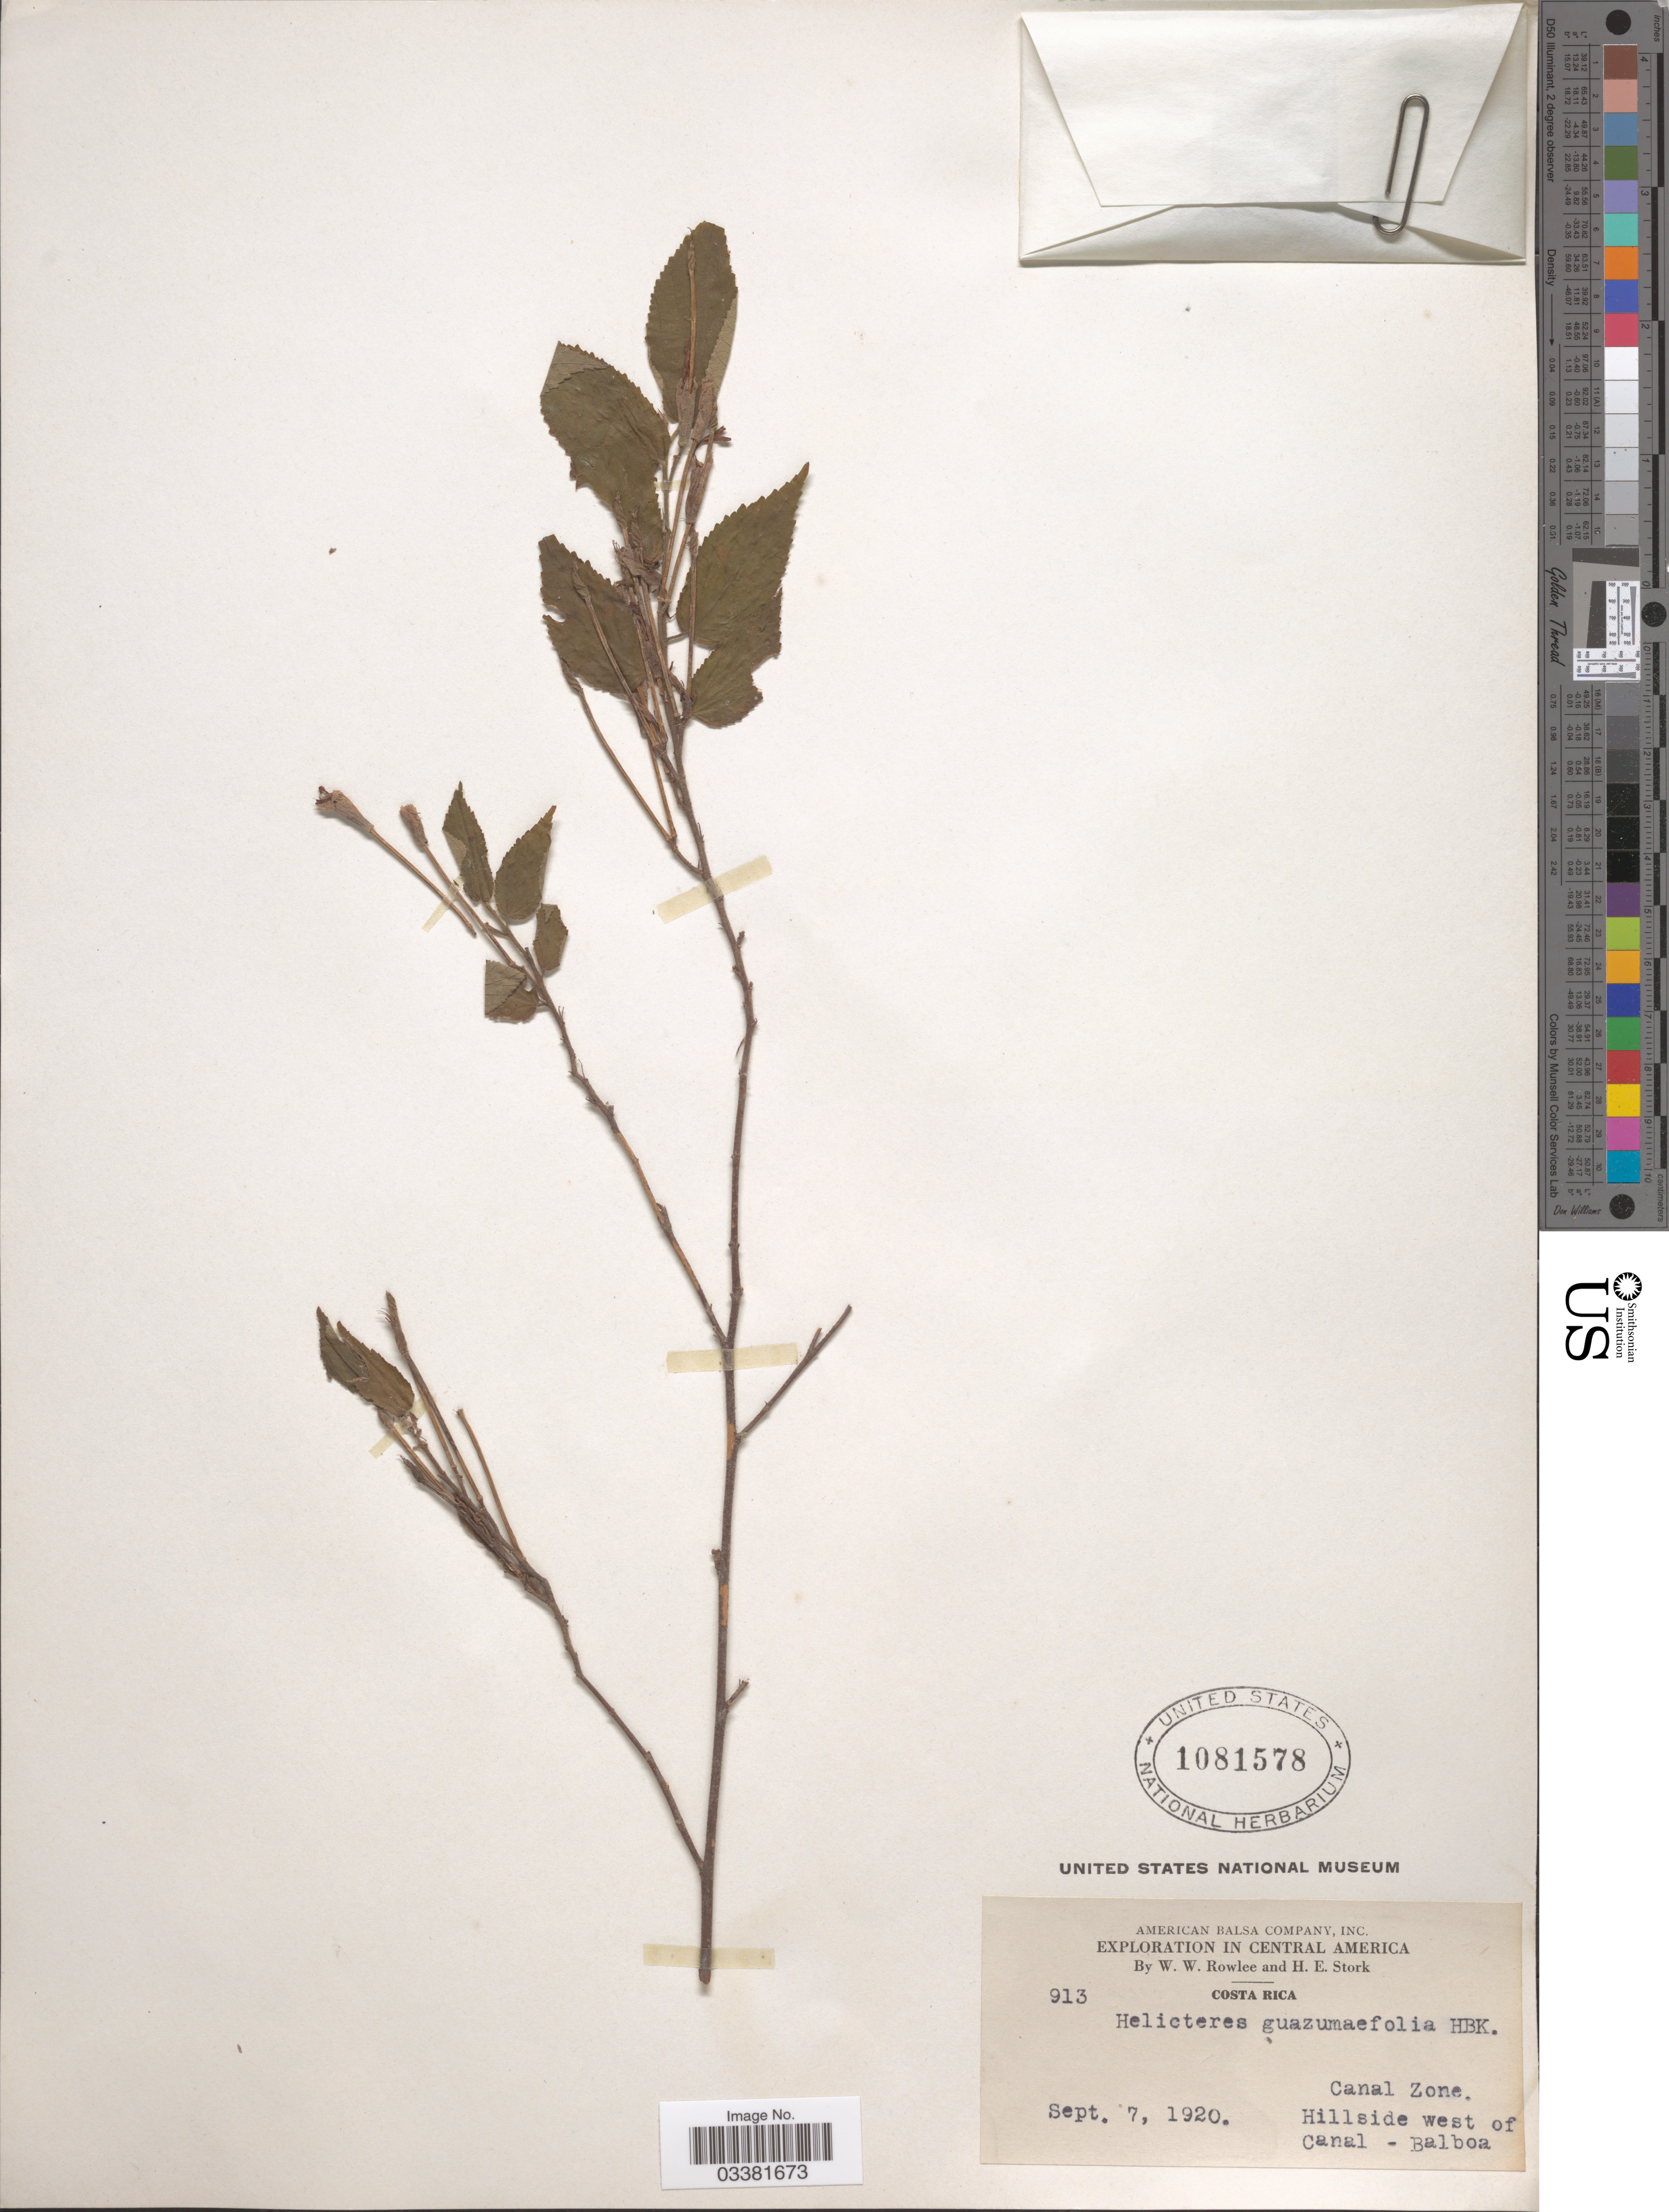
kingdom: Plantae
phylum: Tracheophyta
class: Magnoliopsida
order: Malvales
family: Malvaceae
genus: Helicteres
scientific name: Helicteres guazumifolia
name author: Kunth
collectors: W. W. Rowlee & H. E. Stork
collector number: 913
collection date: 1920-09-07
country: Panama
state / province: Colón / Panamá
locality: Canal Zone. Hillside west of Canal - Balboa.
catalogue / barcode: US 1081578